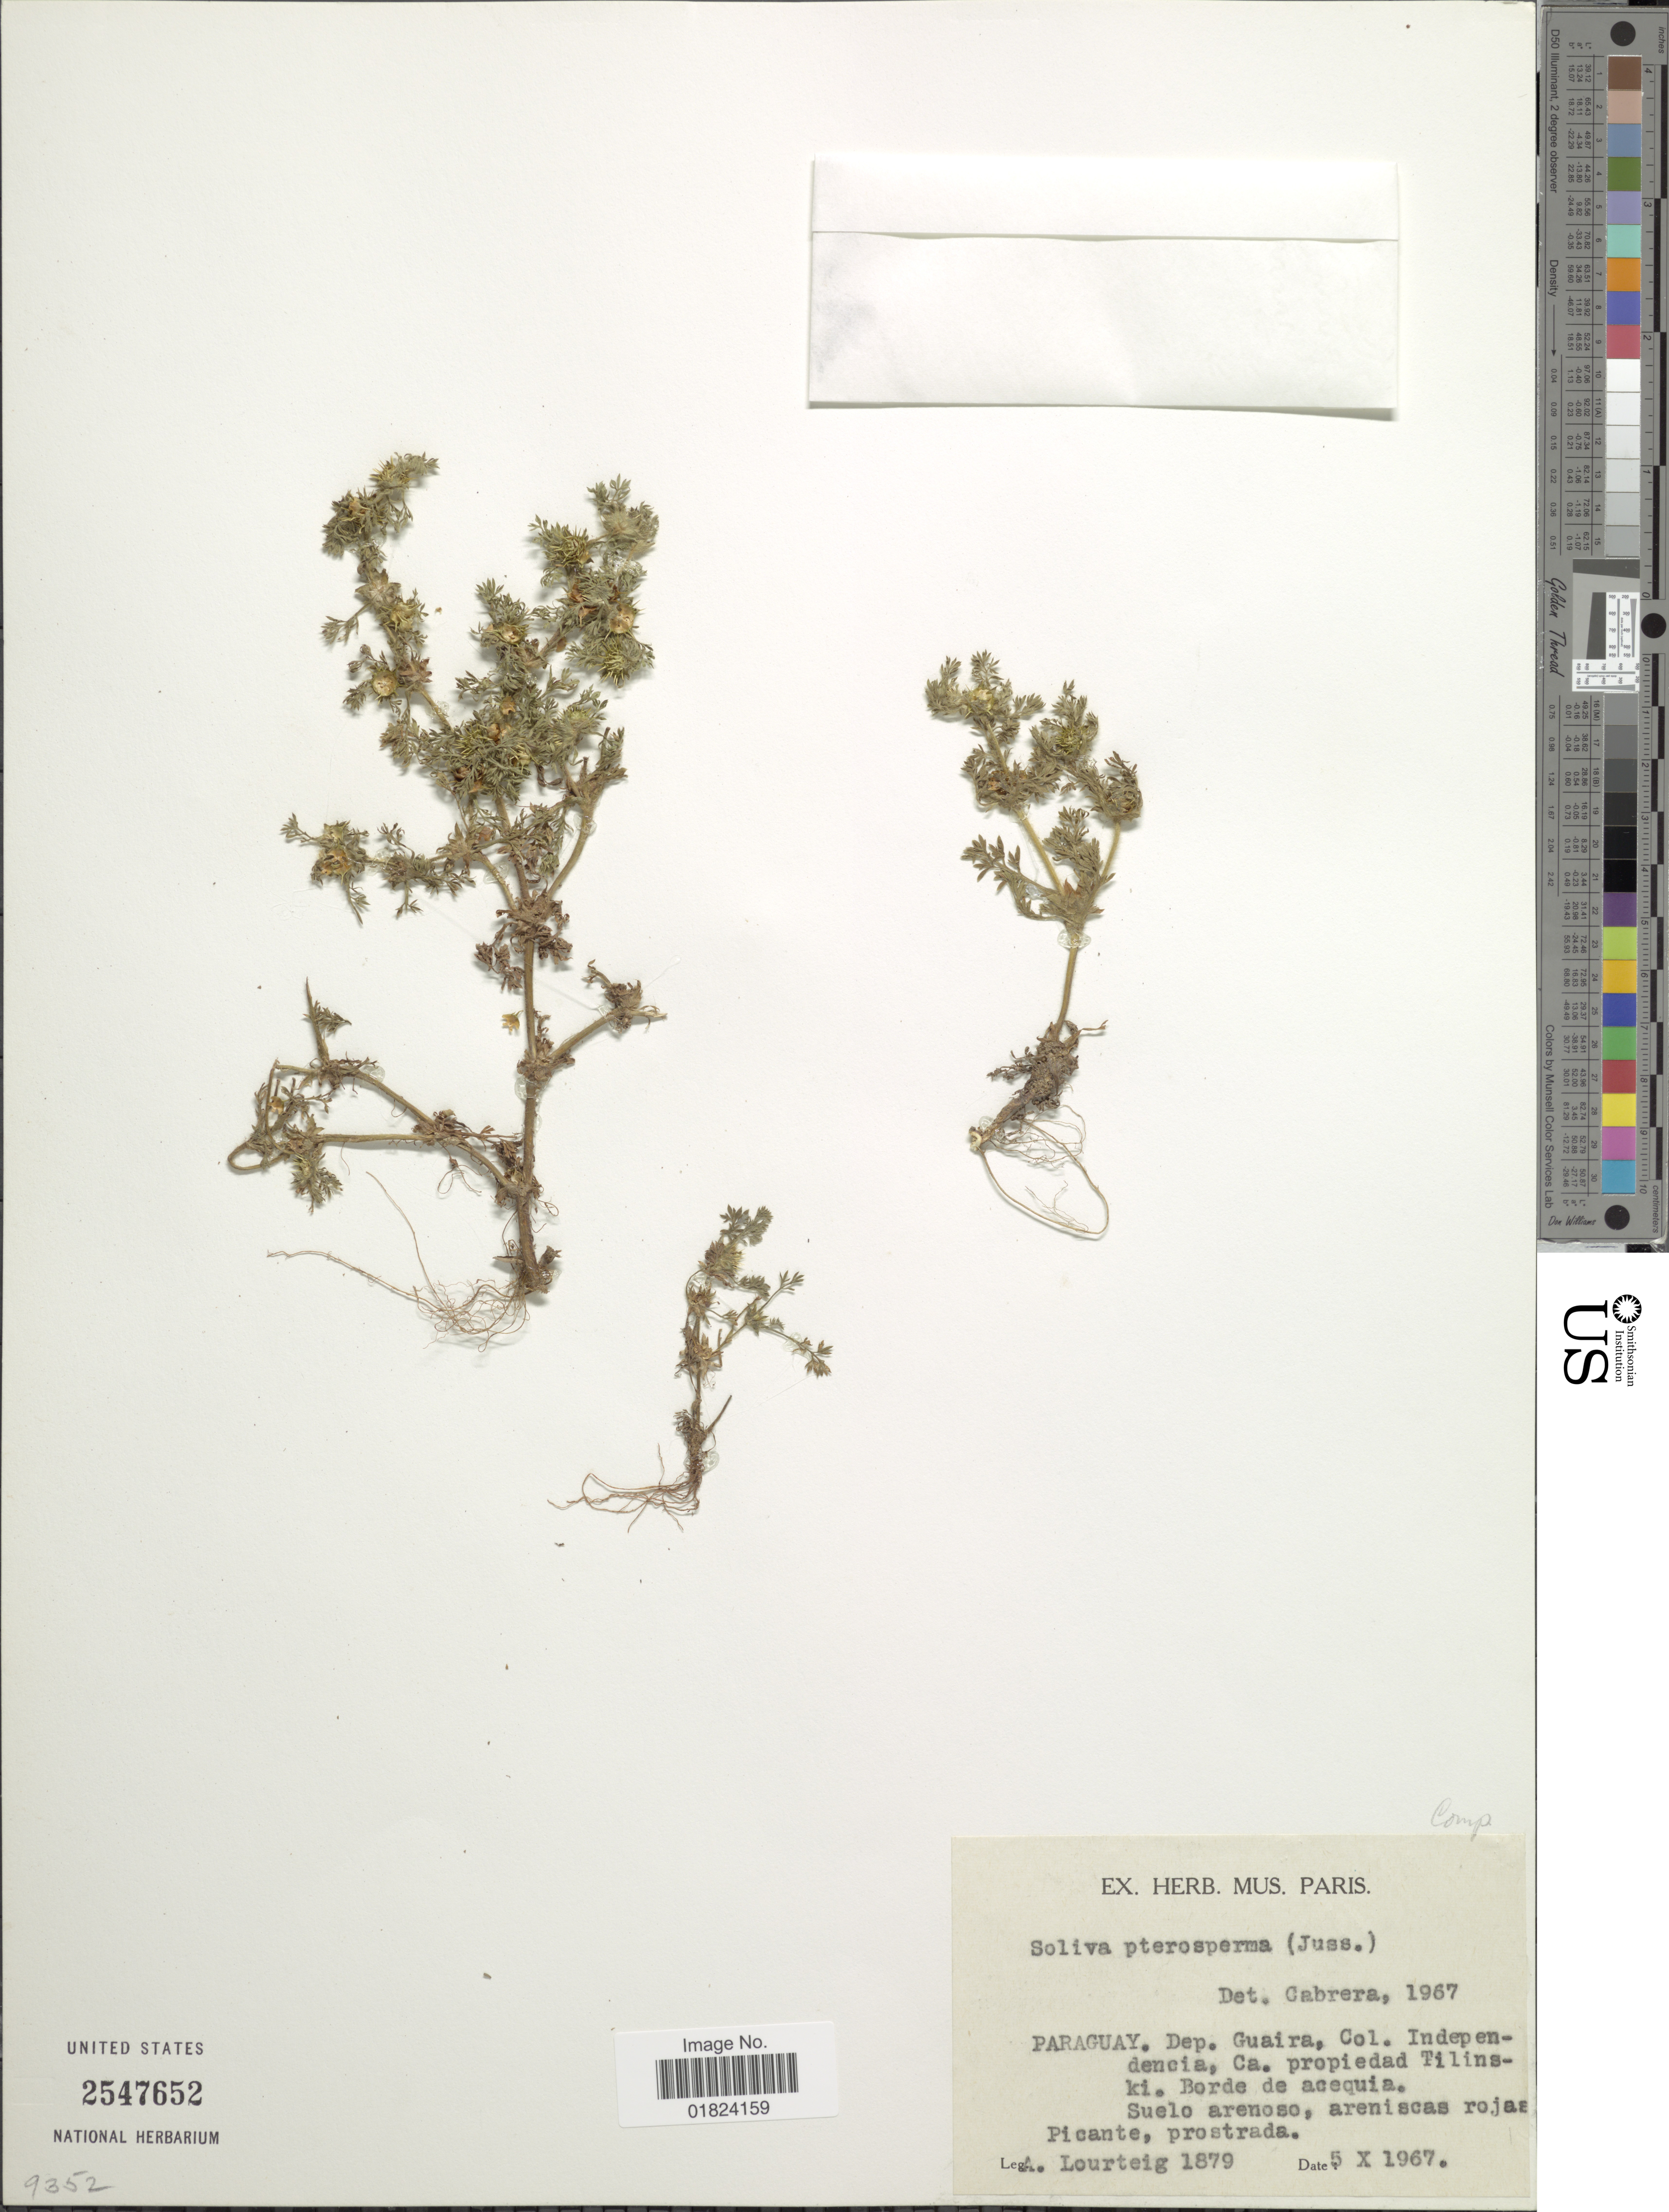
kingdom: Plantae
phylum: Tracheophyta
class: Magnoliopsida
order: Asterales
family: Asteraceae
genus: Soliva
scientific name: Soliva pterosperma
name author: (Juss.) Less.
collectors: -. Lourteig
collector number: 1879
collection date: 1967-10-05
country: Paraguay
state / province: Guaira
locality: Col. Independencia, Ca. propiedad Tilinski, Borde de acequia, suelo arenoso.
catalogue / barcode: US 2547652